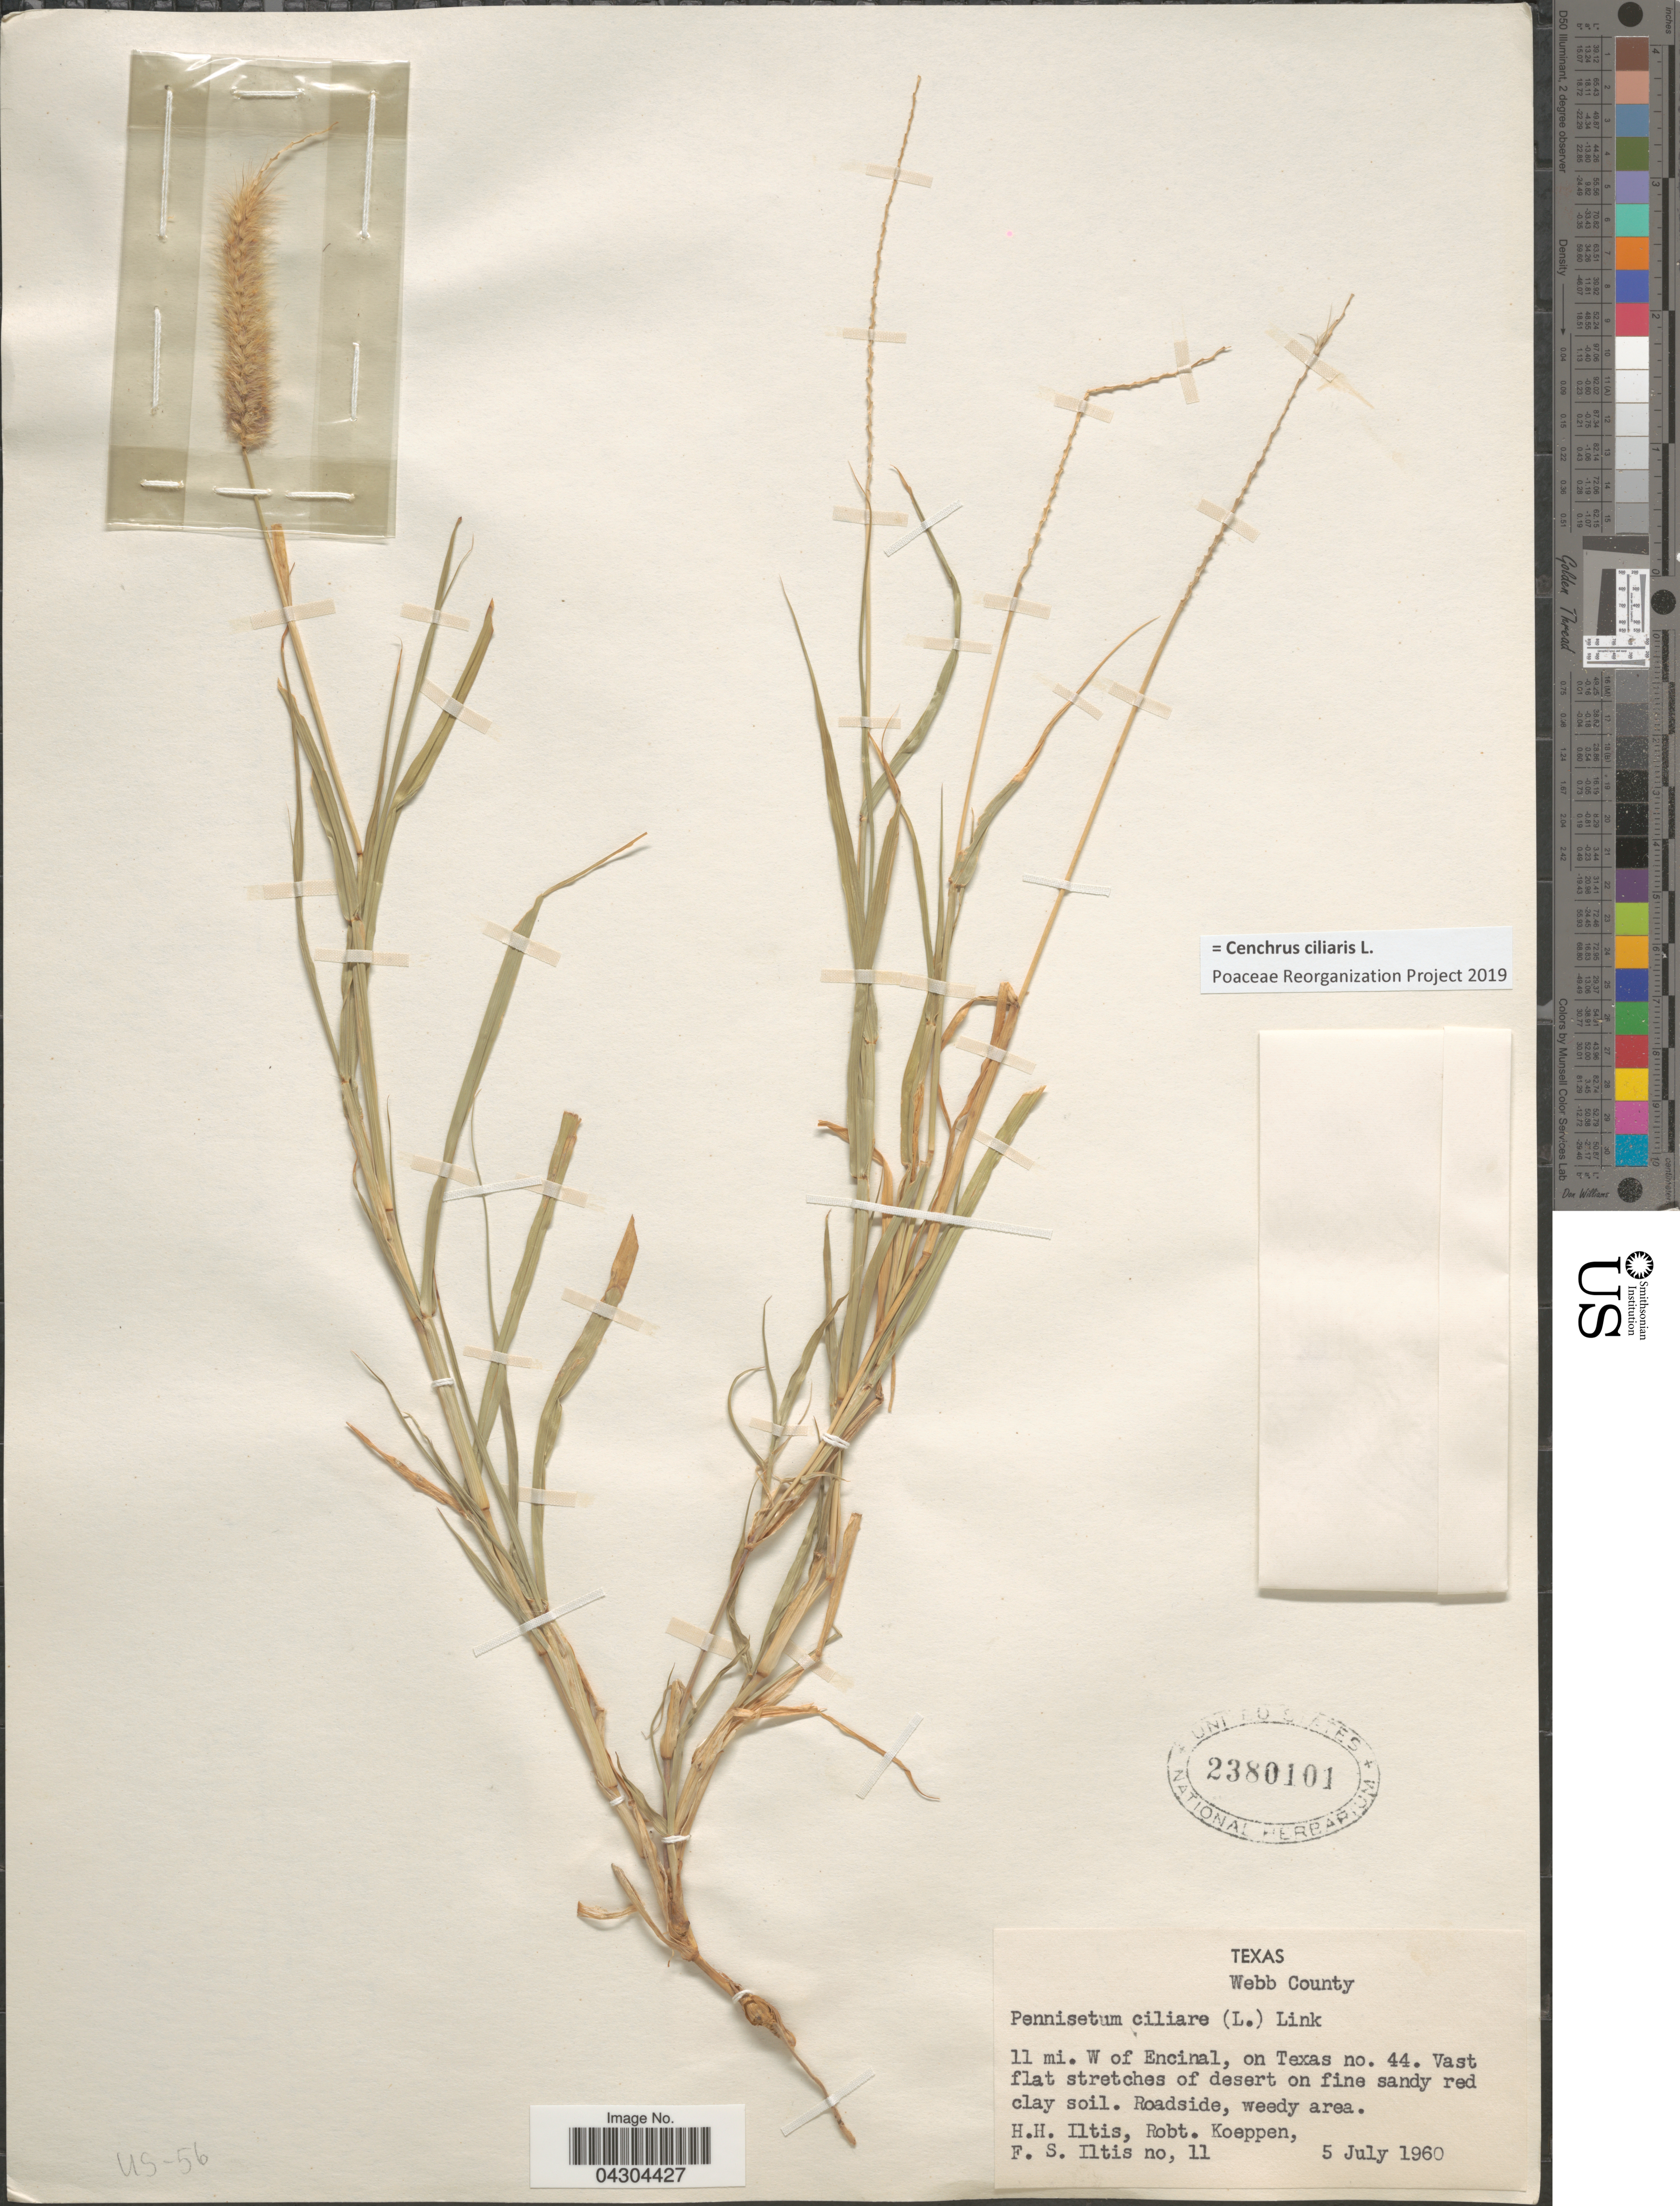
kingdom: Plantae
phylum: Tracheophyta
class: Liliopsida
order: Poales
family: Poaceae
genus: Cenchrus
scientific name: Cenchrus ciliaris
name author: L.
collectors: H. H. Iltis, R. C. Koeppen & F. S. Iltis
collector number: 11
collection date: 1960-07-05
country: United States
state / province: Texas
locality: Webb County. 11 mi. W of Encinal, on Texas no. 44.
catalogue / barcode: US 2380101